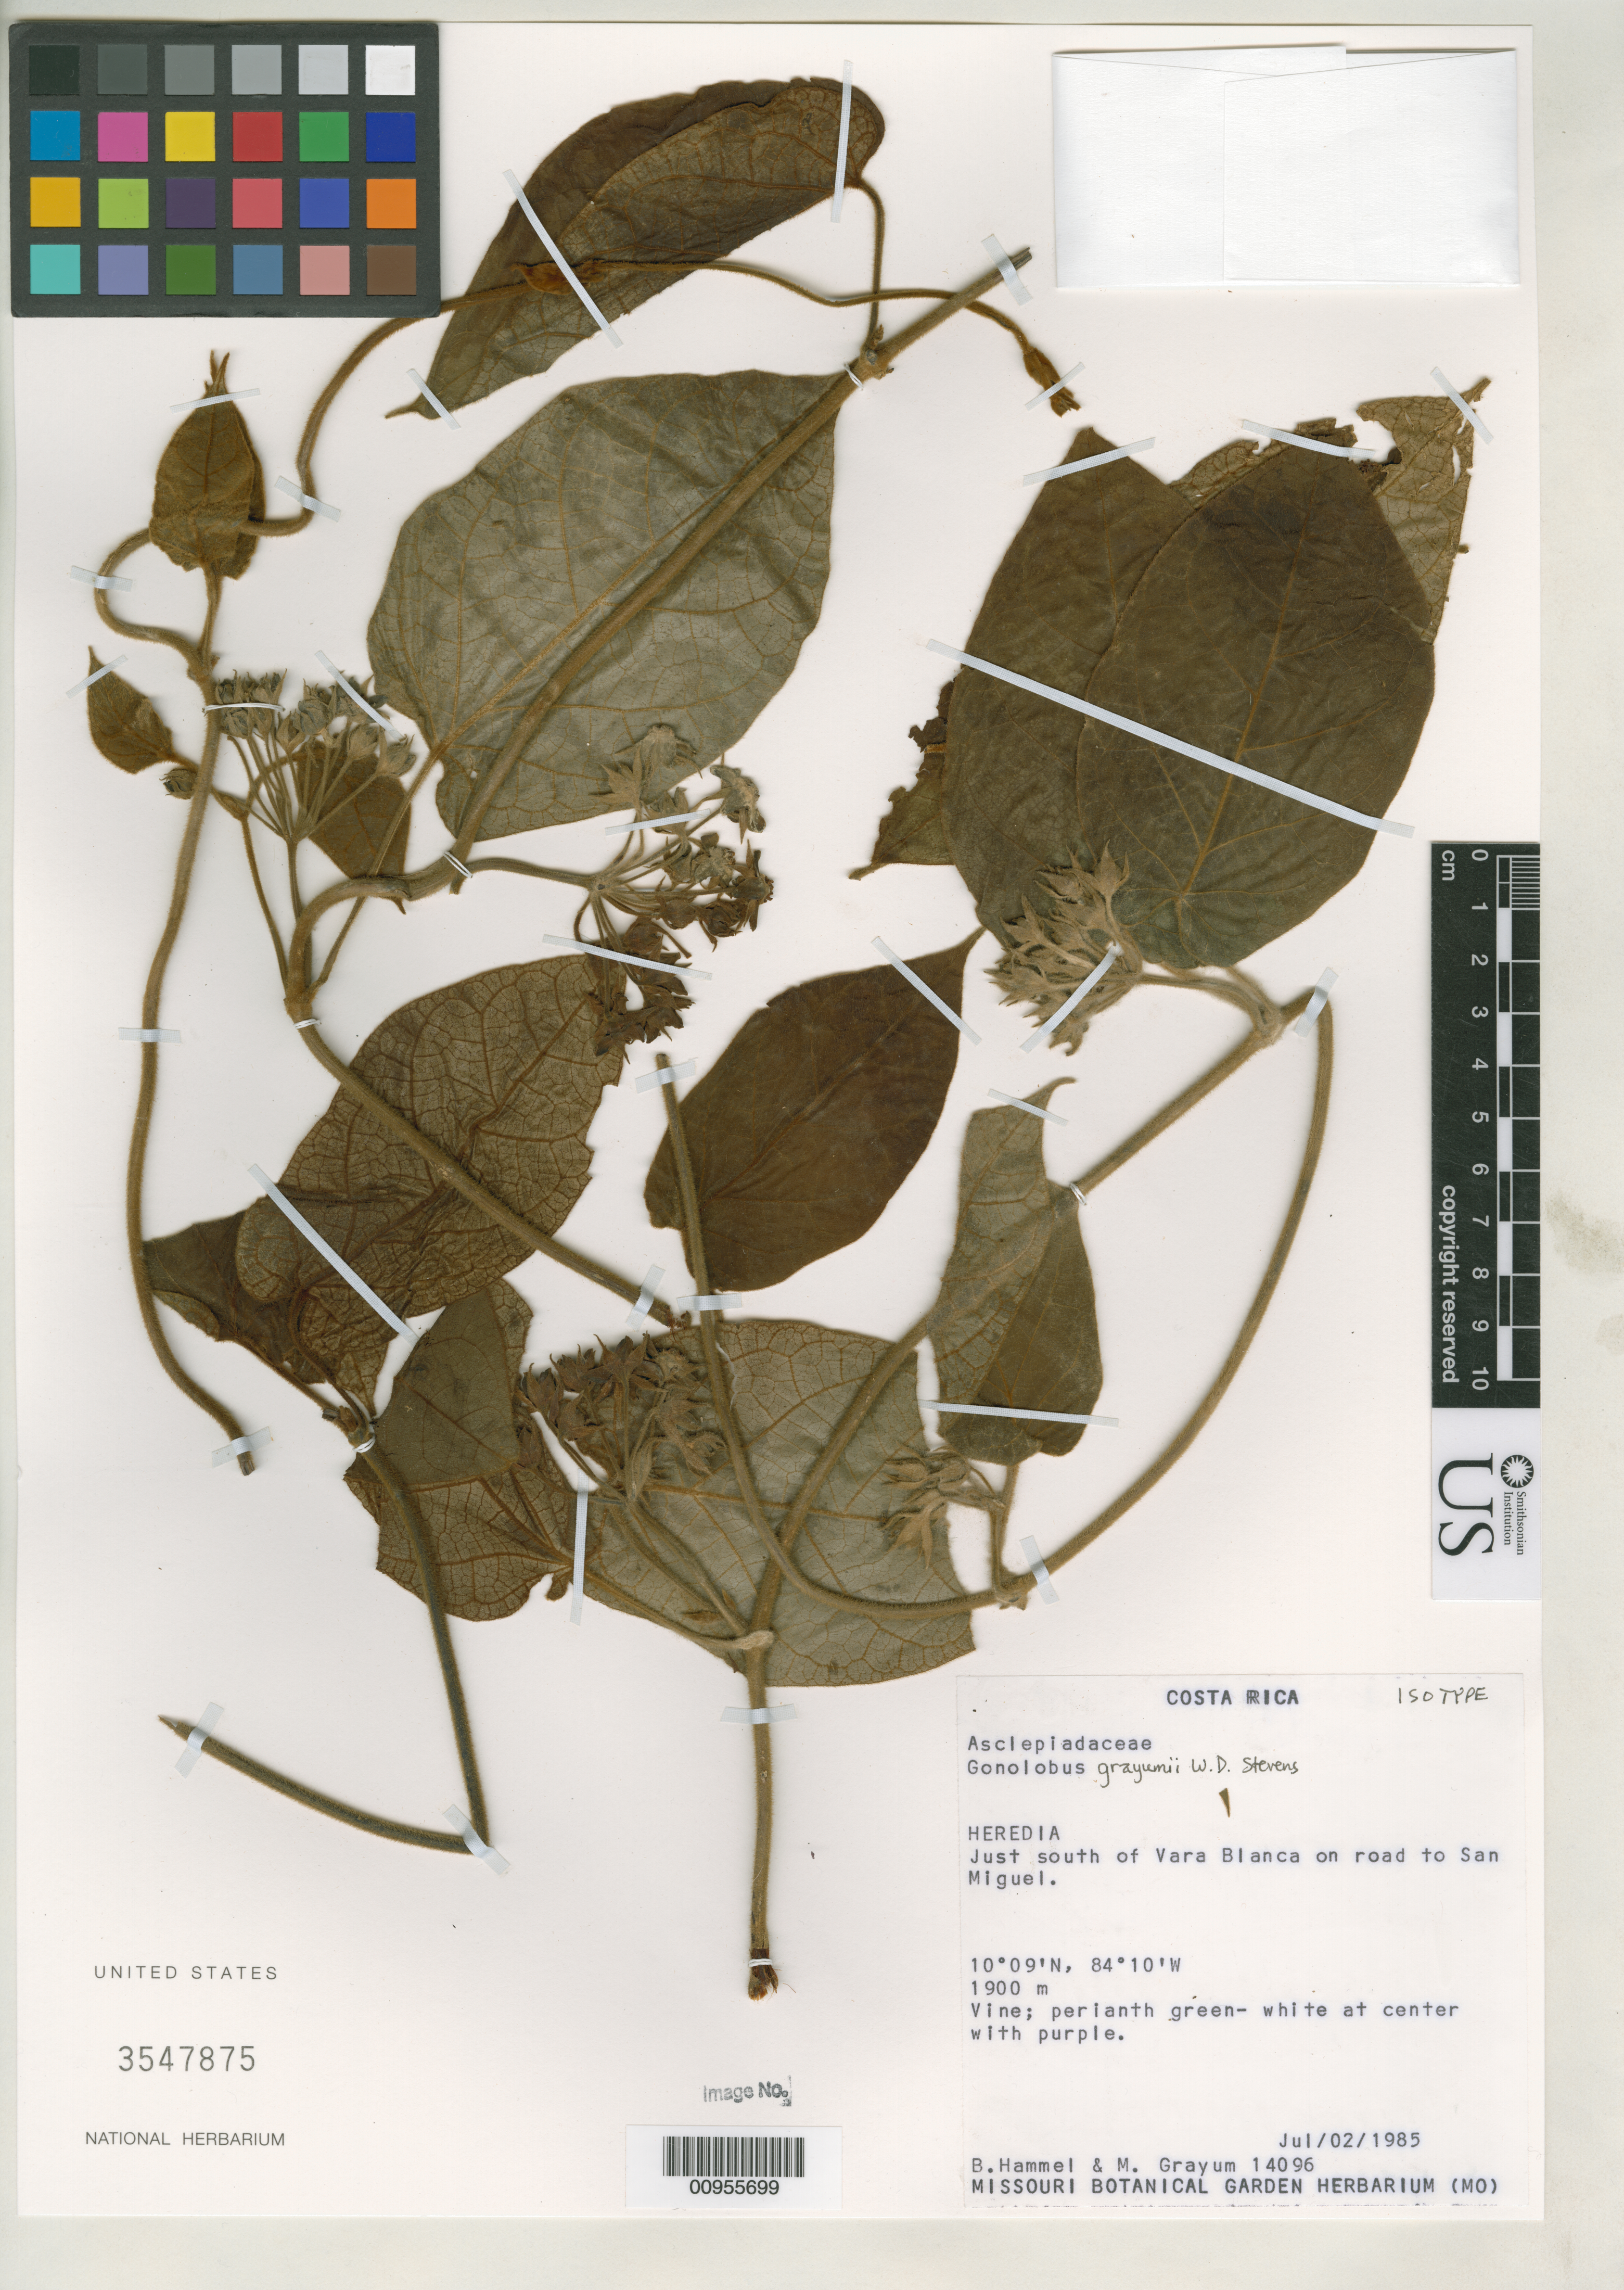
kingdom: Plantae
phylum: Tracheophyta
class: Magnoliopsida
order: Gentianales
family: Apocynaceae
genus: Gonolobus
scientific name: Gonolobus grayumii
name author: W.D. Stevens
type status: Isotype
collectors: B. Hammel & M. H. Grayum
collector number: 14096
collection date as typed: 02 Jul 1985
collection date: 1985-07-02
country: Costa Rica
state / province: Heredia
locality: Just south of Vara Blanca on road to San Miguel.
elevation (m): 1900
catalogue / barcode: US 3547875